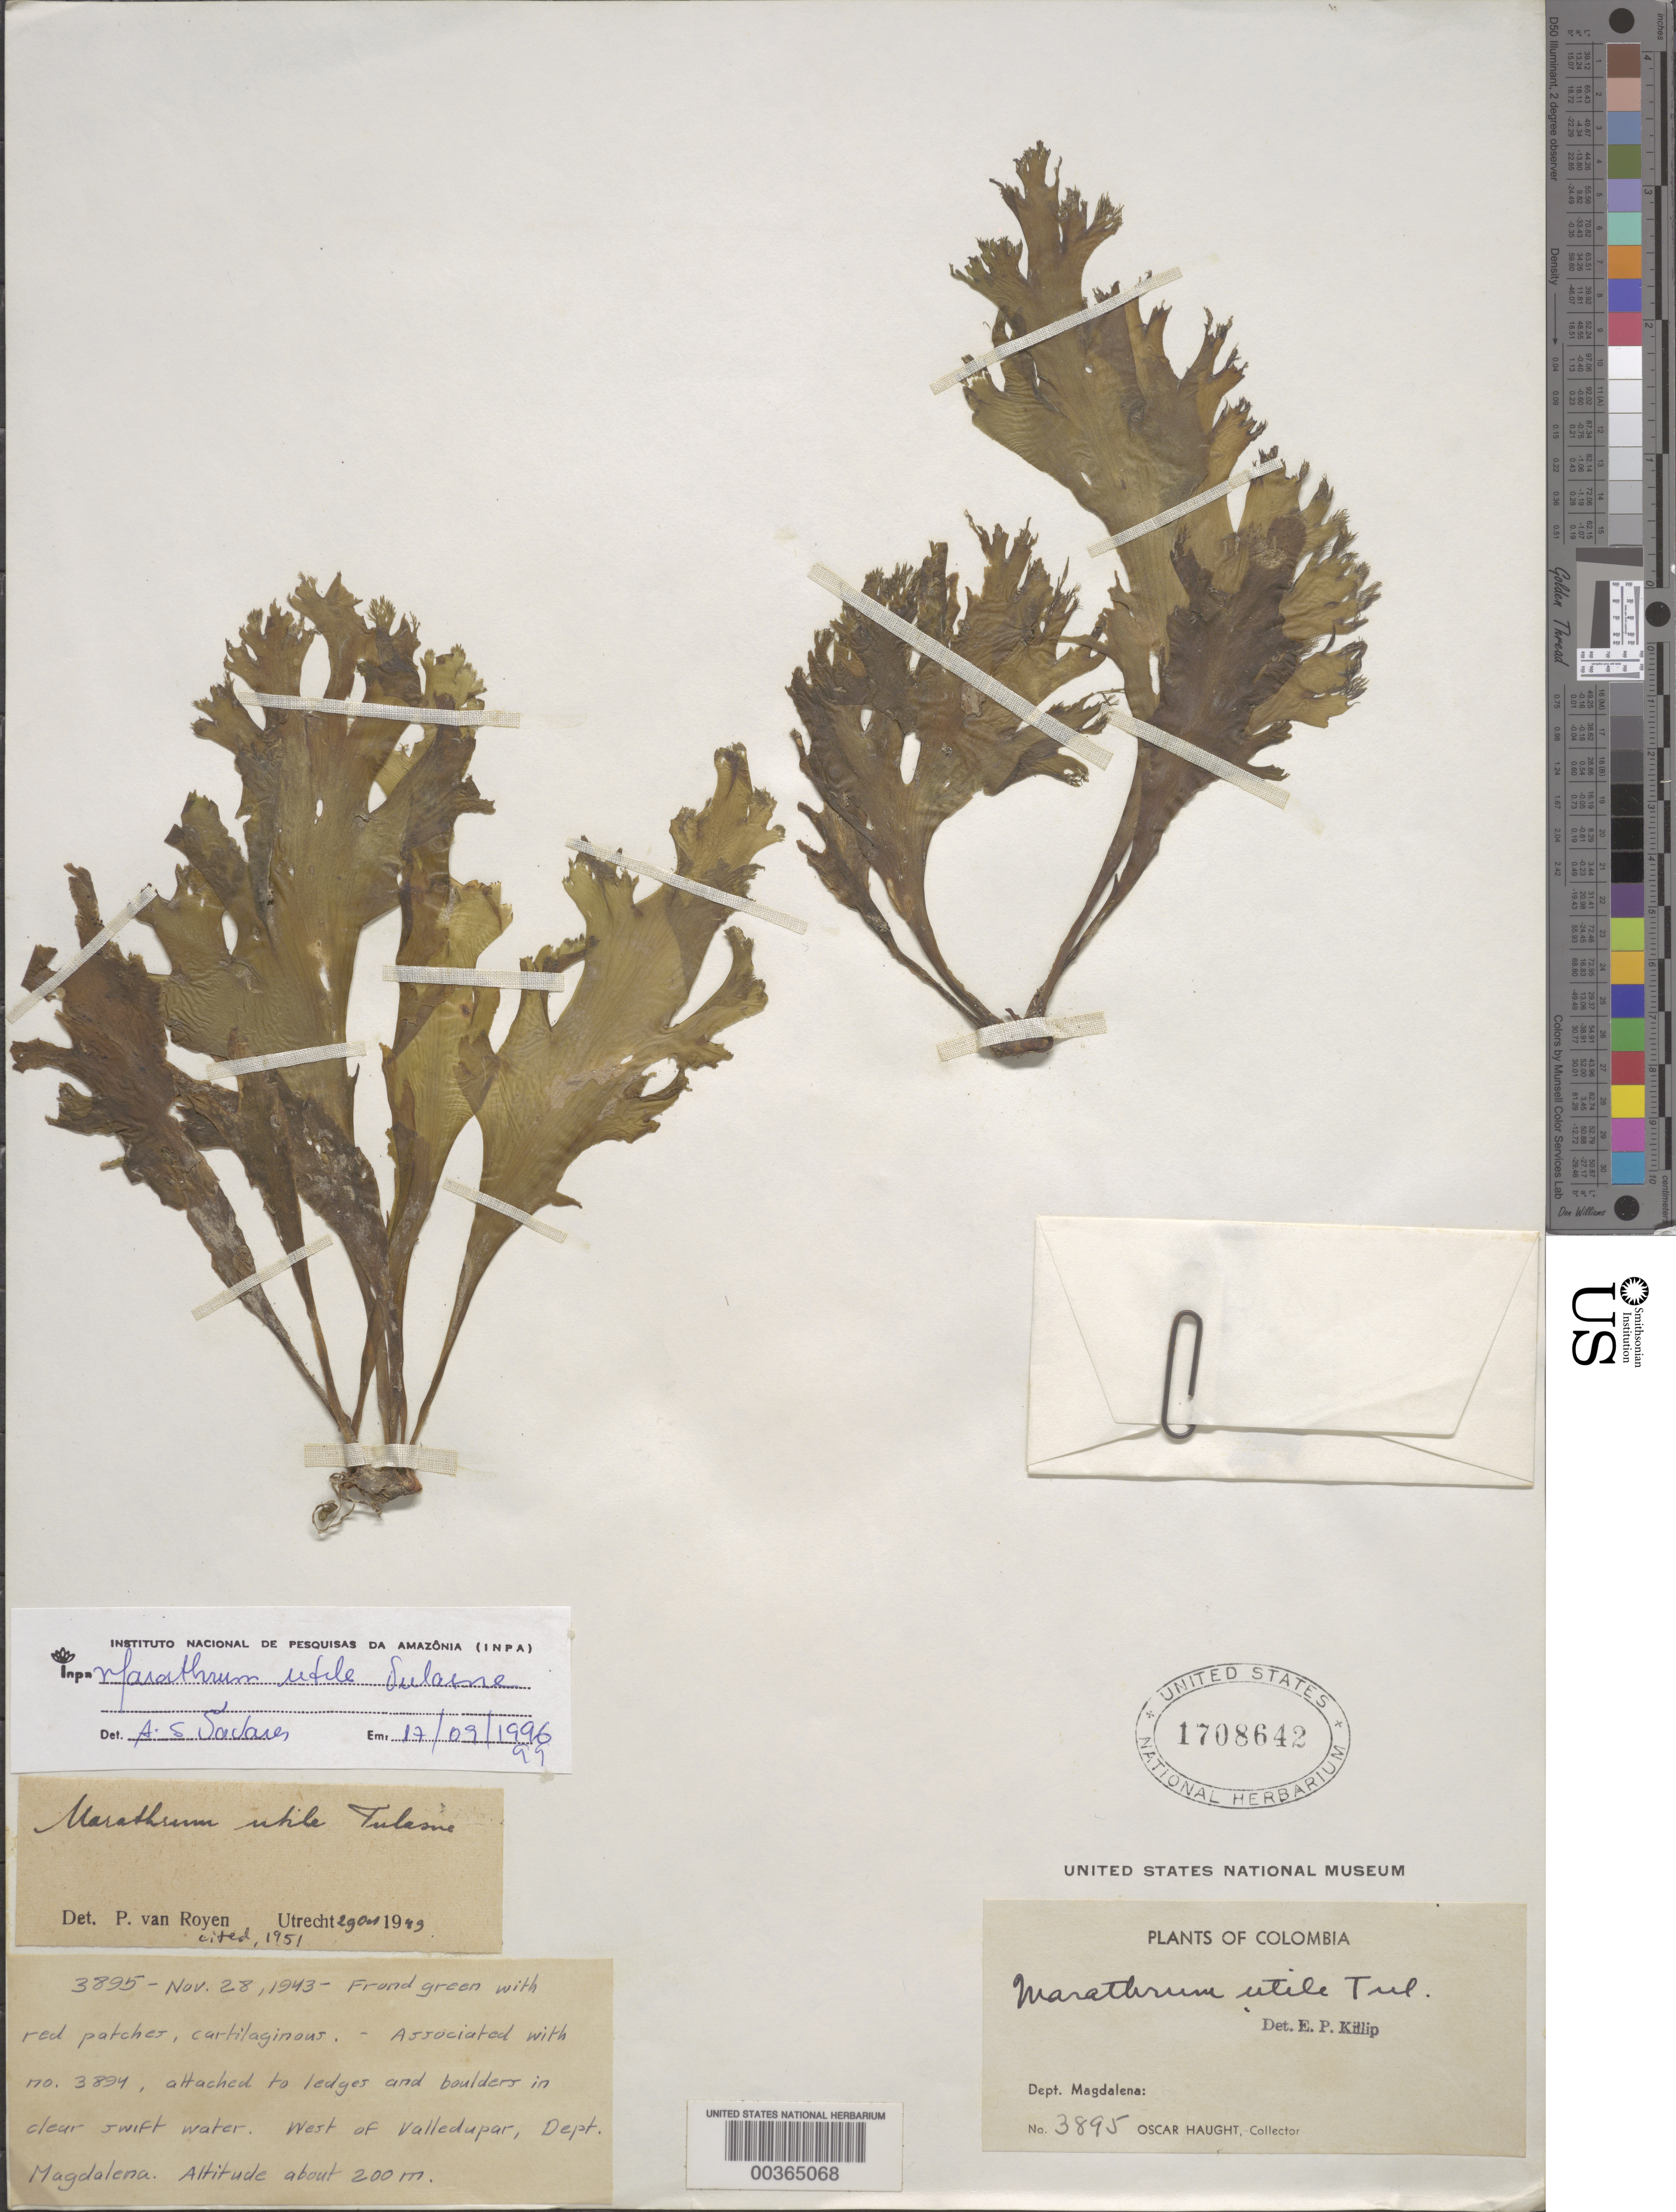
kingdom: Plantae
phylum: Tracheophyta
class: Magnoliopsida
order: Malpighiales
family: Podostemaceae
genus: Marathrum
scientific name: Marathrum utile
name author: Tul.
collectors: O. L. Haught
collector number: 3895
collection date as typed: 28 Nov 1943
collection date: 1943-11-28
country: Colombia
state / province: Magdalena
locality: W of Valle Dupar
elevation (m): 200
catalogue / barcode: US 1708642